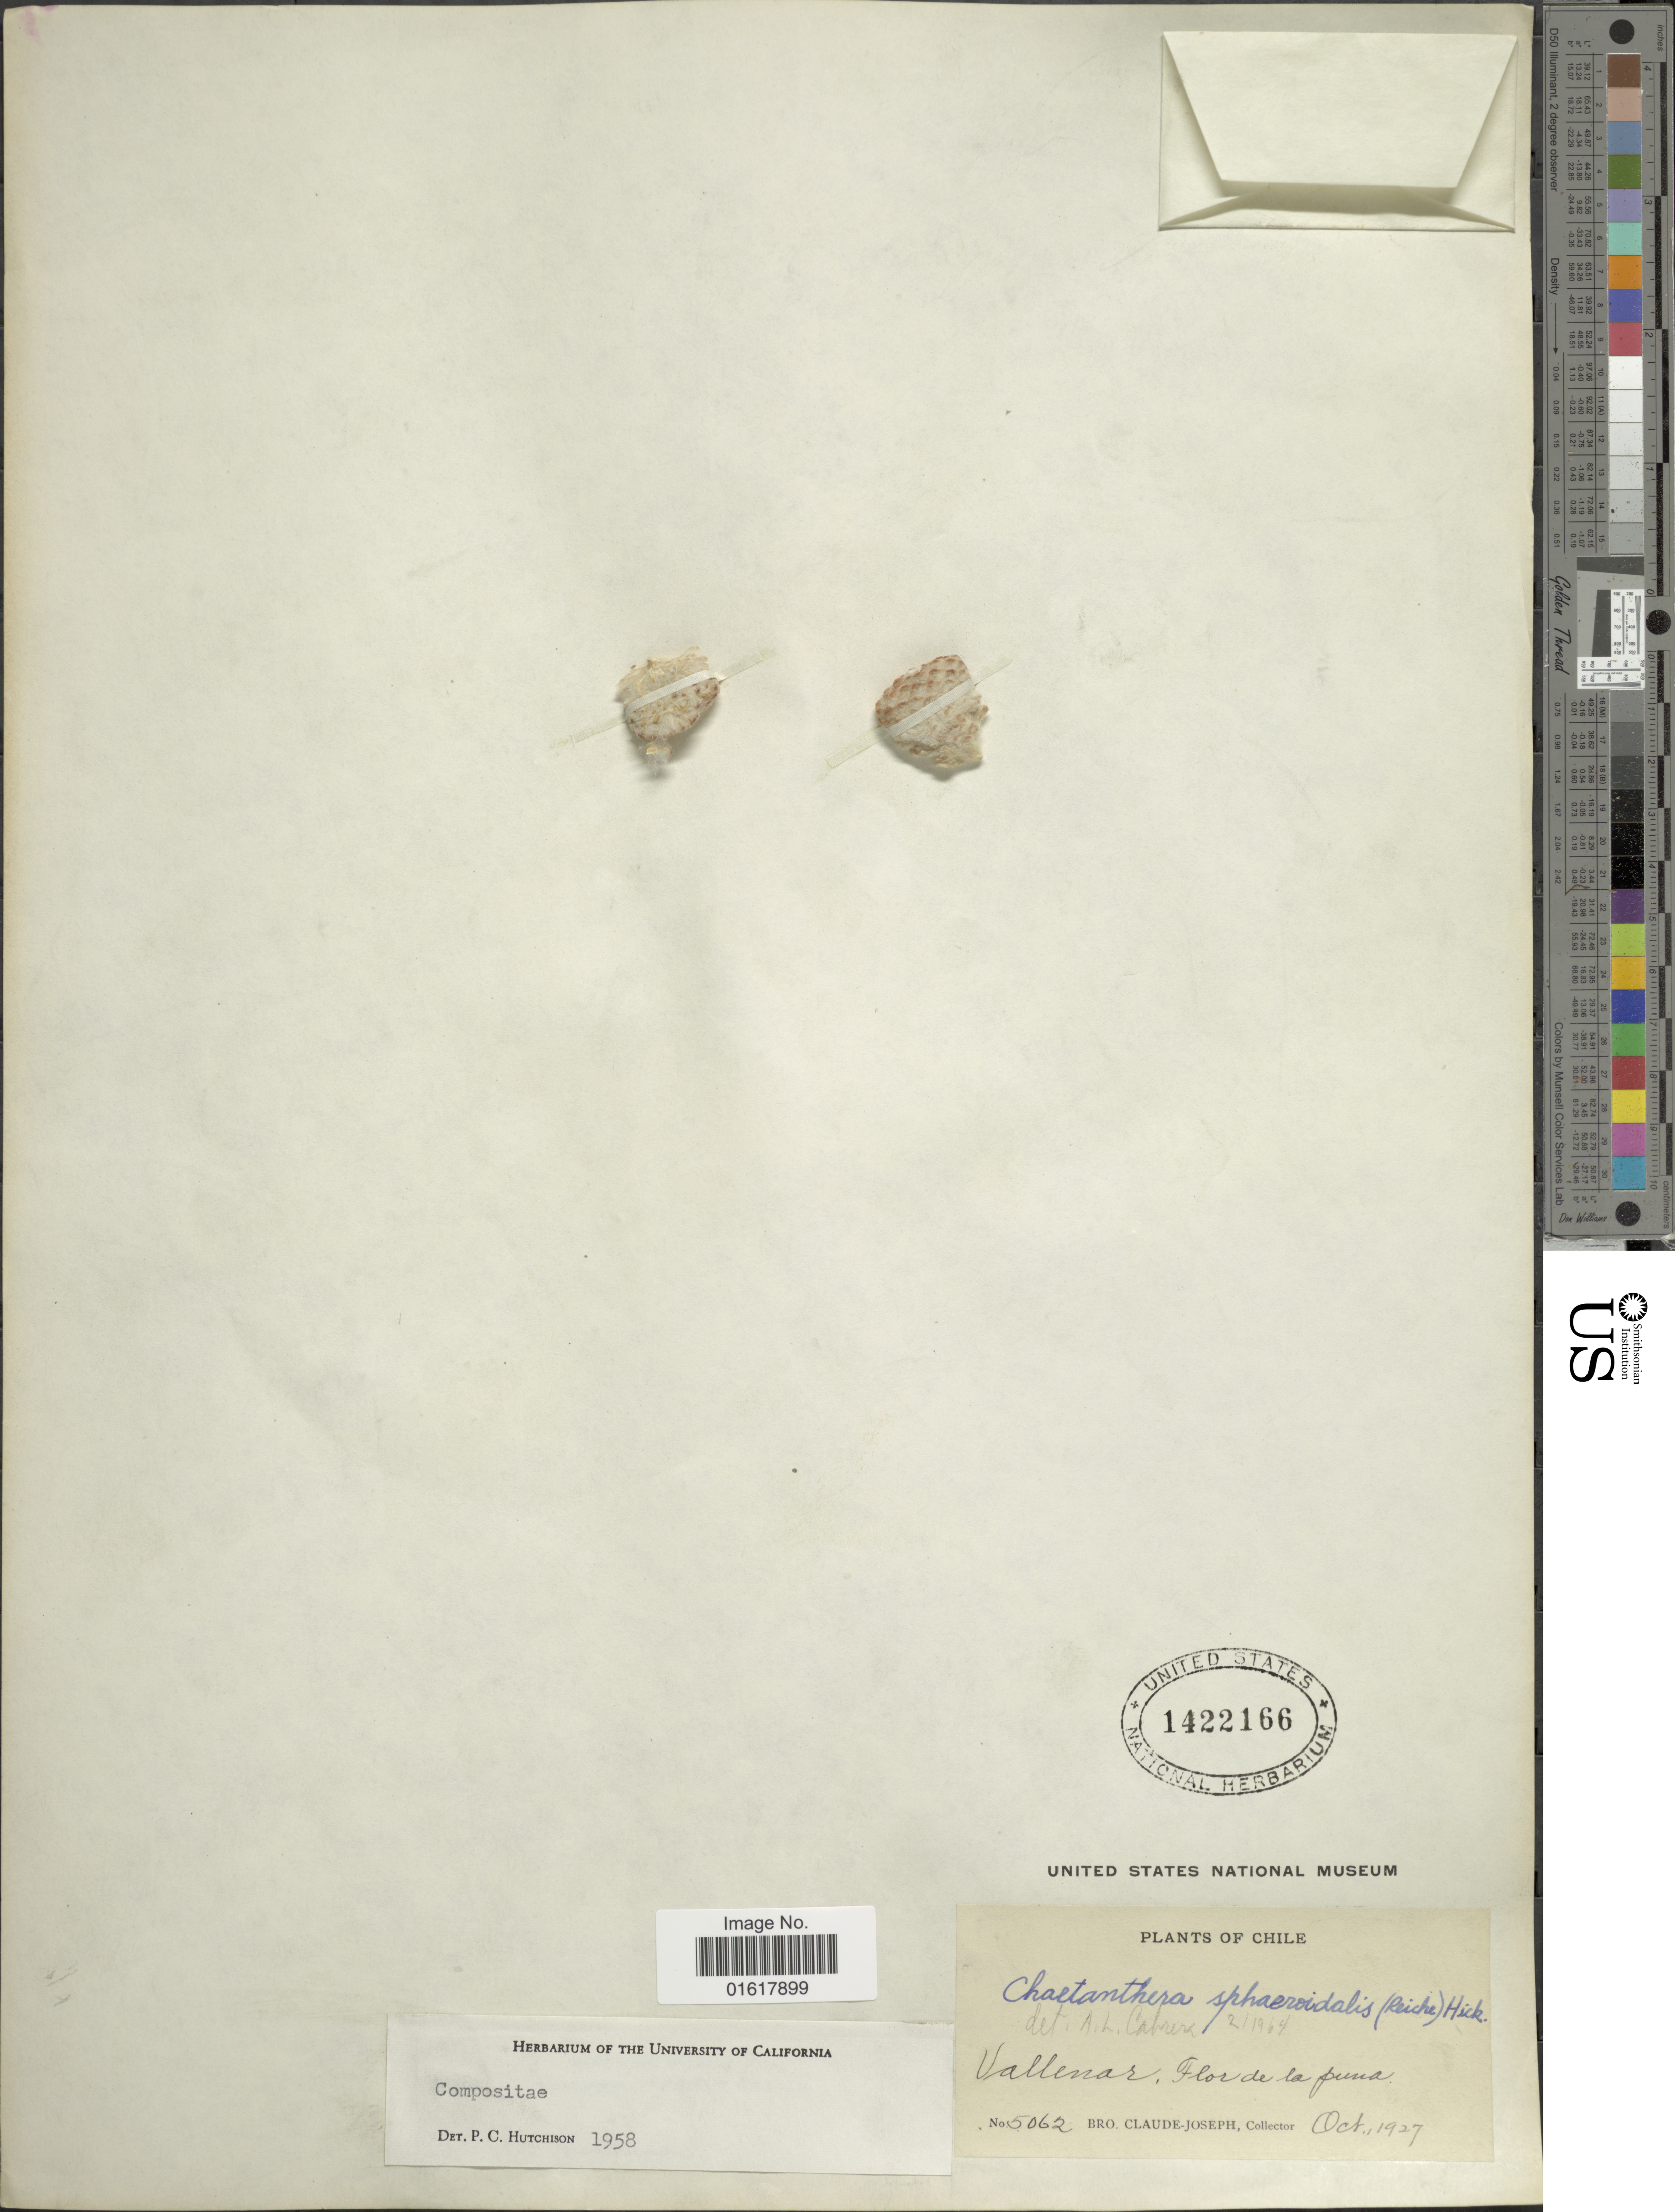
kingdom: Plantae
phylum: Tracheophyta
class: Magnoliopsida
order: Asterales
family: Asteraceae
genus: Chaetanthera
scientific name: Chaetanthera sphaeroidalis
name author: (Reiche) Hicken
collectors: Bro. Claude-Joseph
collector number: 5062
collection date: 1927-10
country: Chile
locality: Vallenar, Flor de la puna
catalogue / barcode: US 1422166